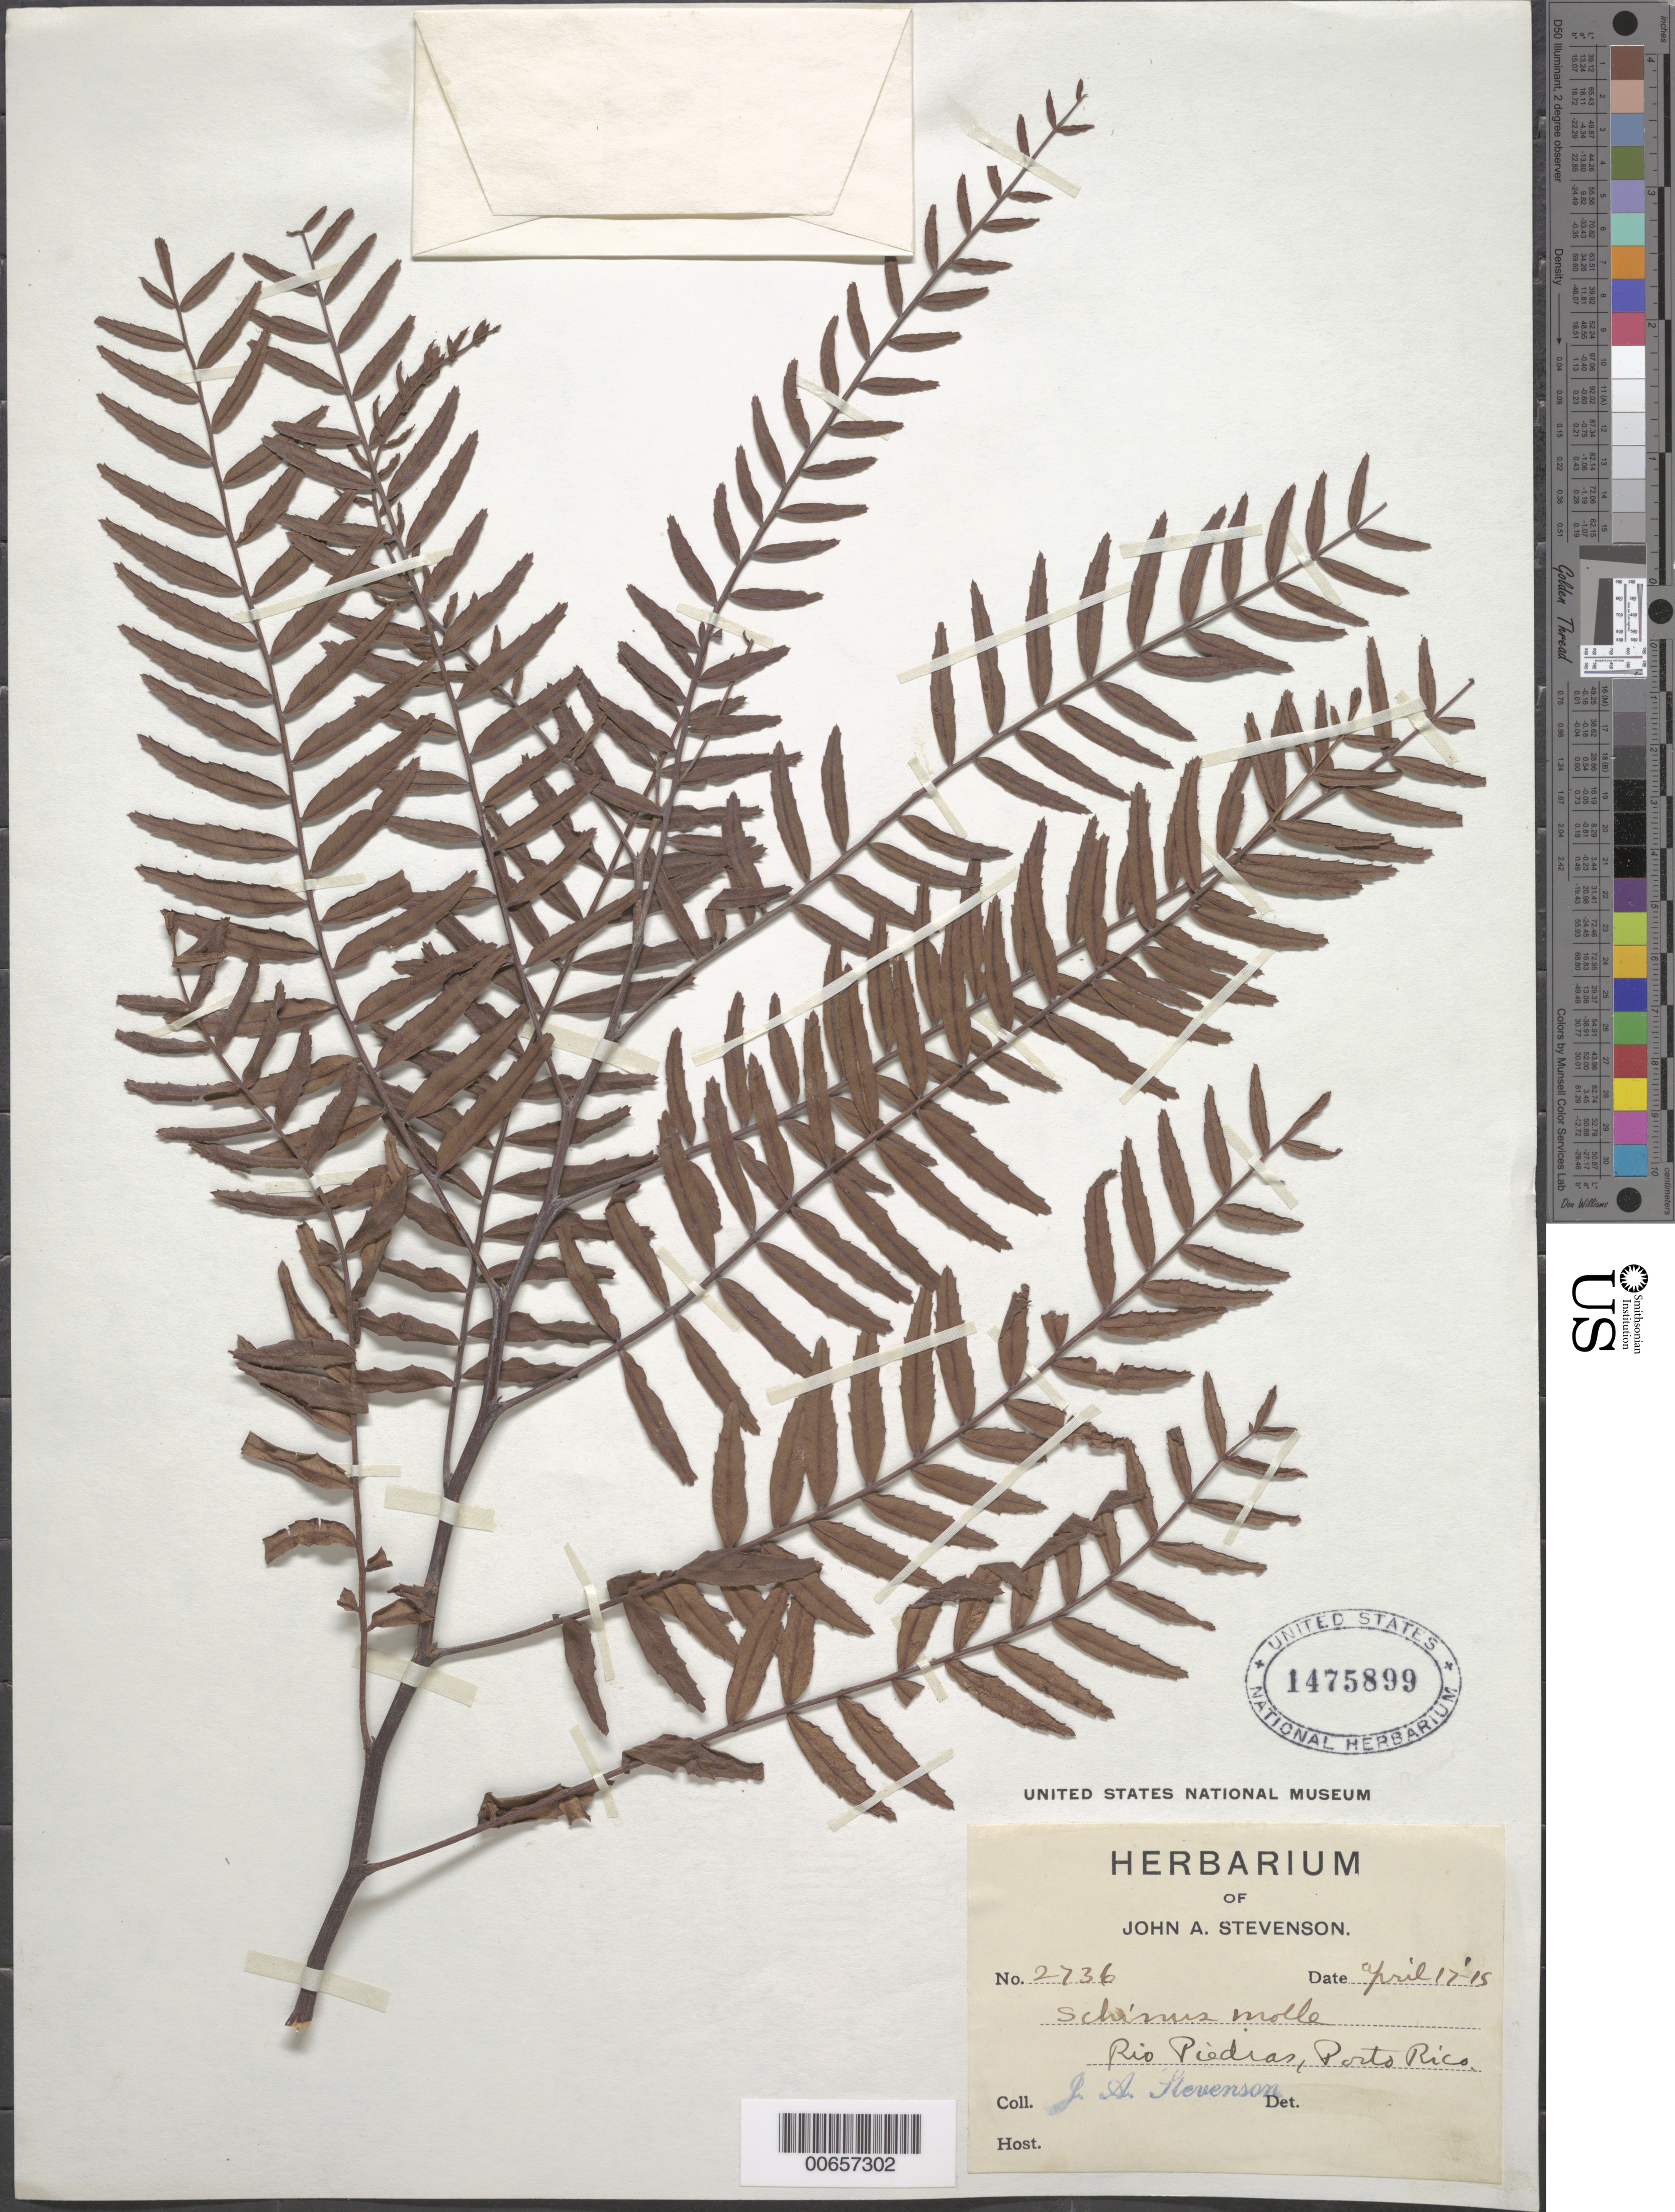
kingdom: Plantae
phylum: Tracheophyta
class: Magnoliopsida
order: Sapindales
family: Anacardiaceae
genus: Schinus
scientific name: Schinus areira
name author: L.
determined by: Mitchell, J. D.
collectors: J. Stevenson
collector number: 2736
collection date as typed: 17 Apr 1915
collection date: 1915-04-17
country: Puerto Rico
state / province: San Juan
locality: Rio Piedras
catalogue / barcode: US 1475899